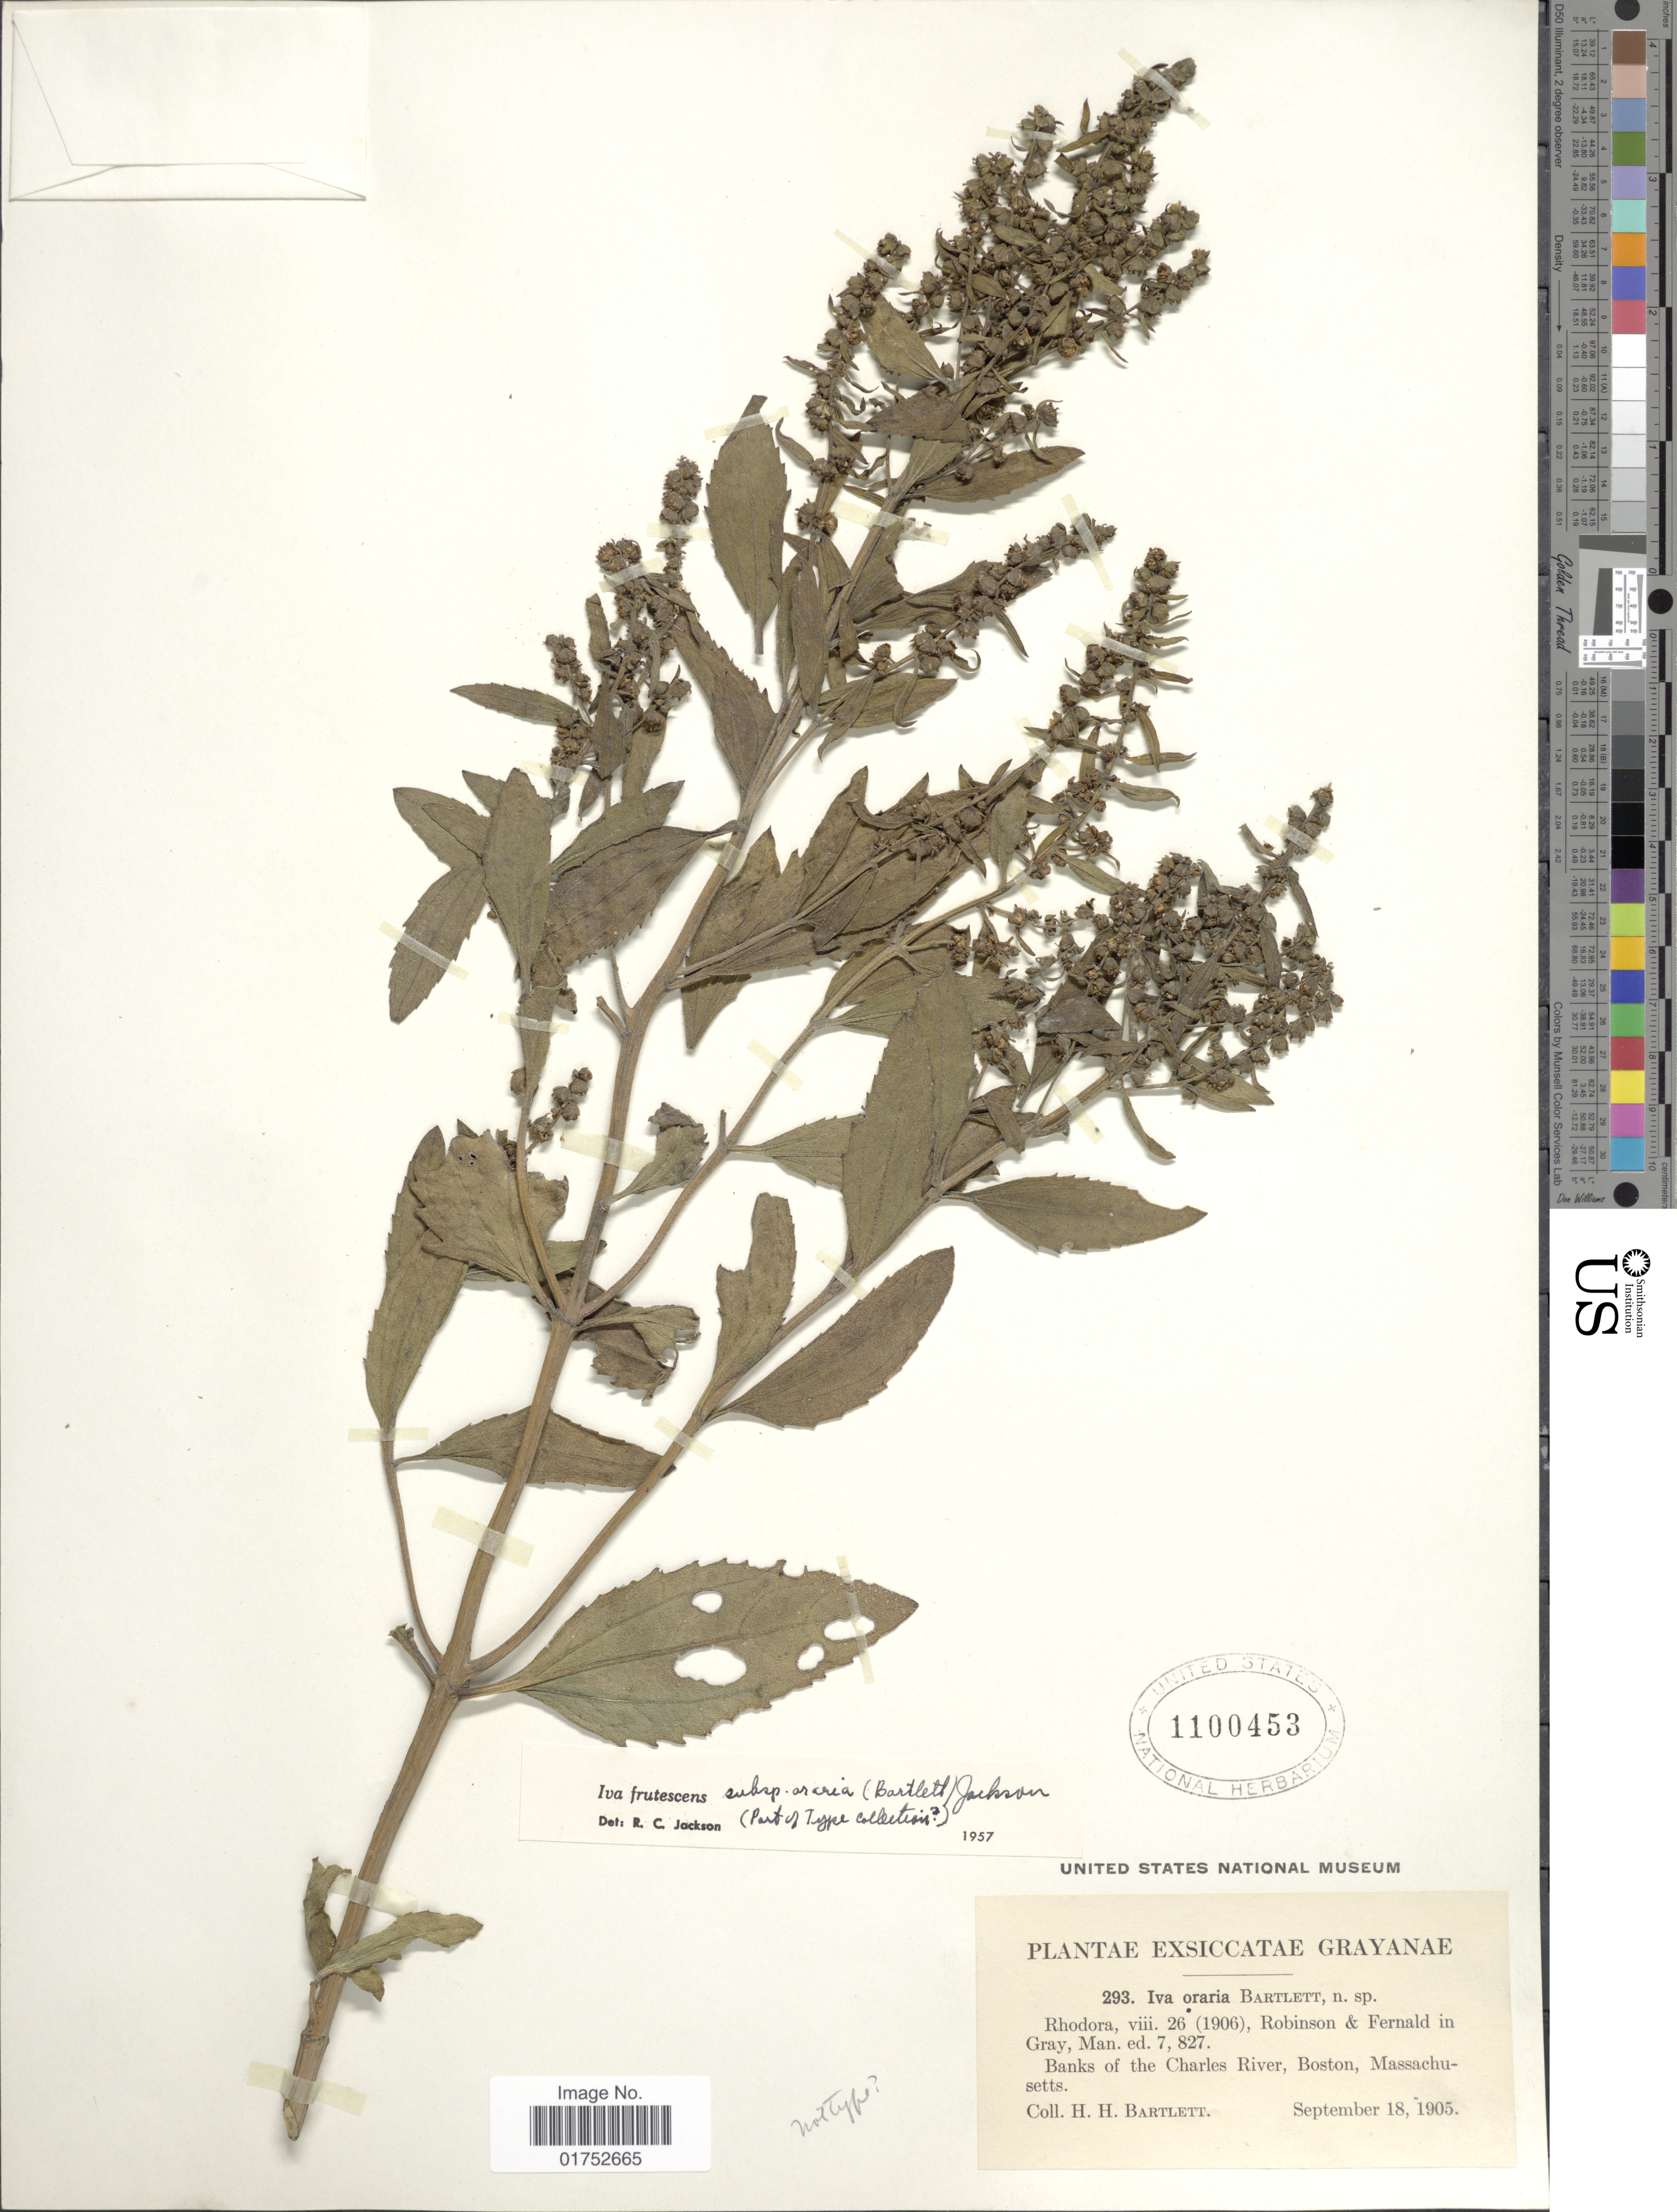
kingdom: Plantae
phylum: Tracheophyta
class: Magnoliopsida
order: Asterales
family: Asteraceae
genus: Iva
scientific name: Iva frutescens subsp. oraria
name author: (Bartlett) R.C. Jacks.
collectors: H. H. Bartlett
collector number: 293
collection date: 1905-09-18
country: United States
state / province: Massachusetts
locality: Grayanae, banks of the Charles River, Boston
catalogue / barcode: US 1100453